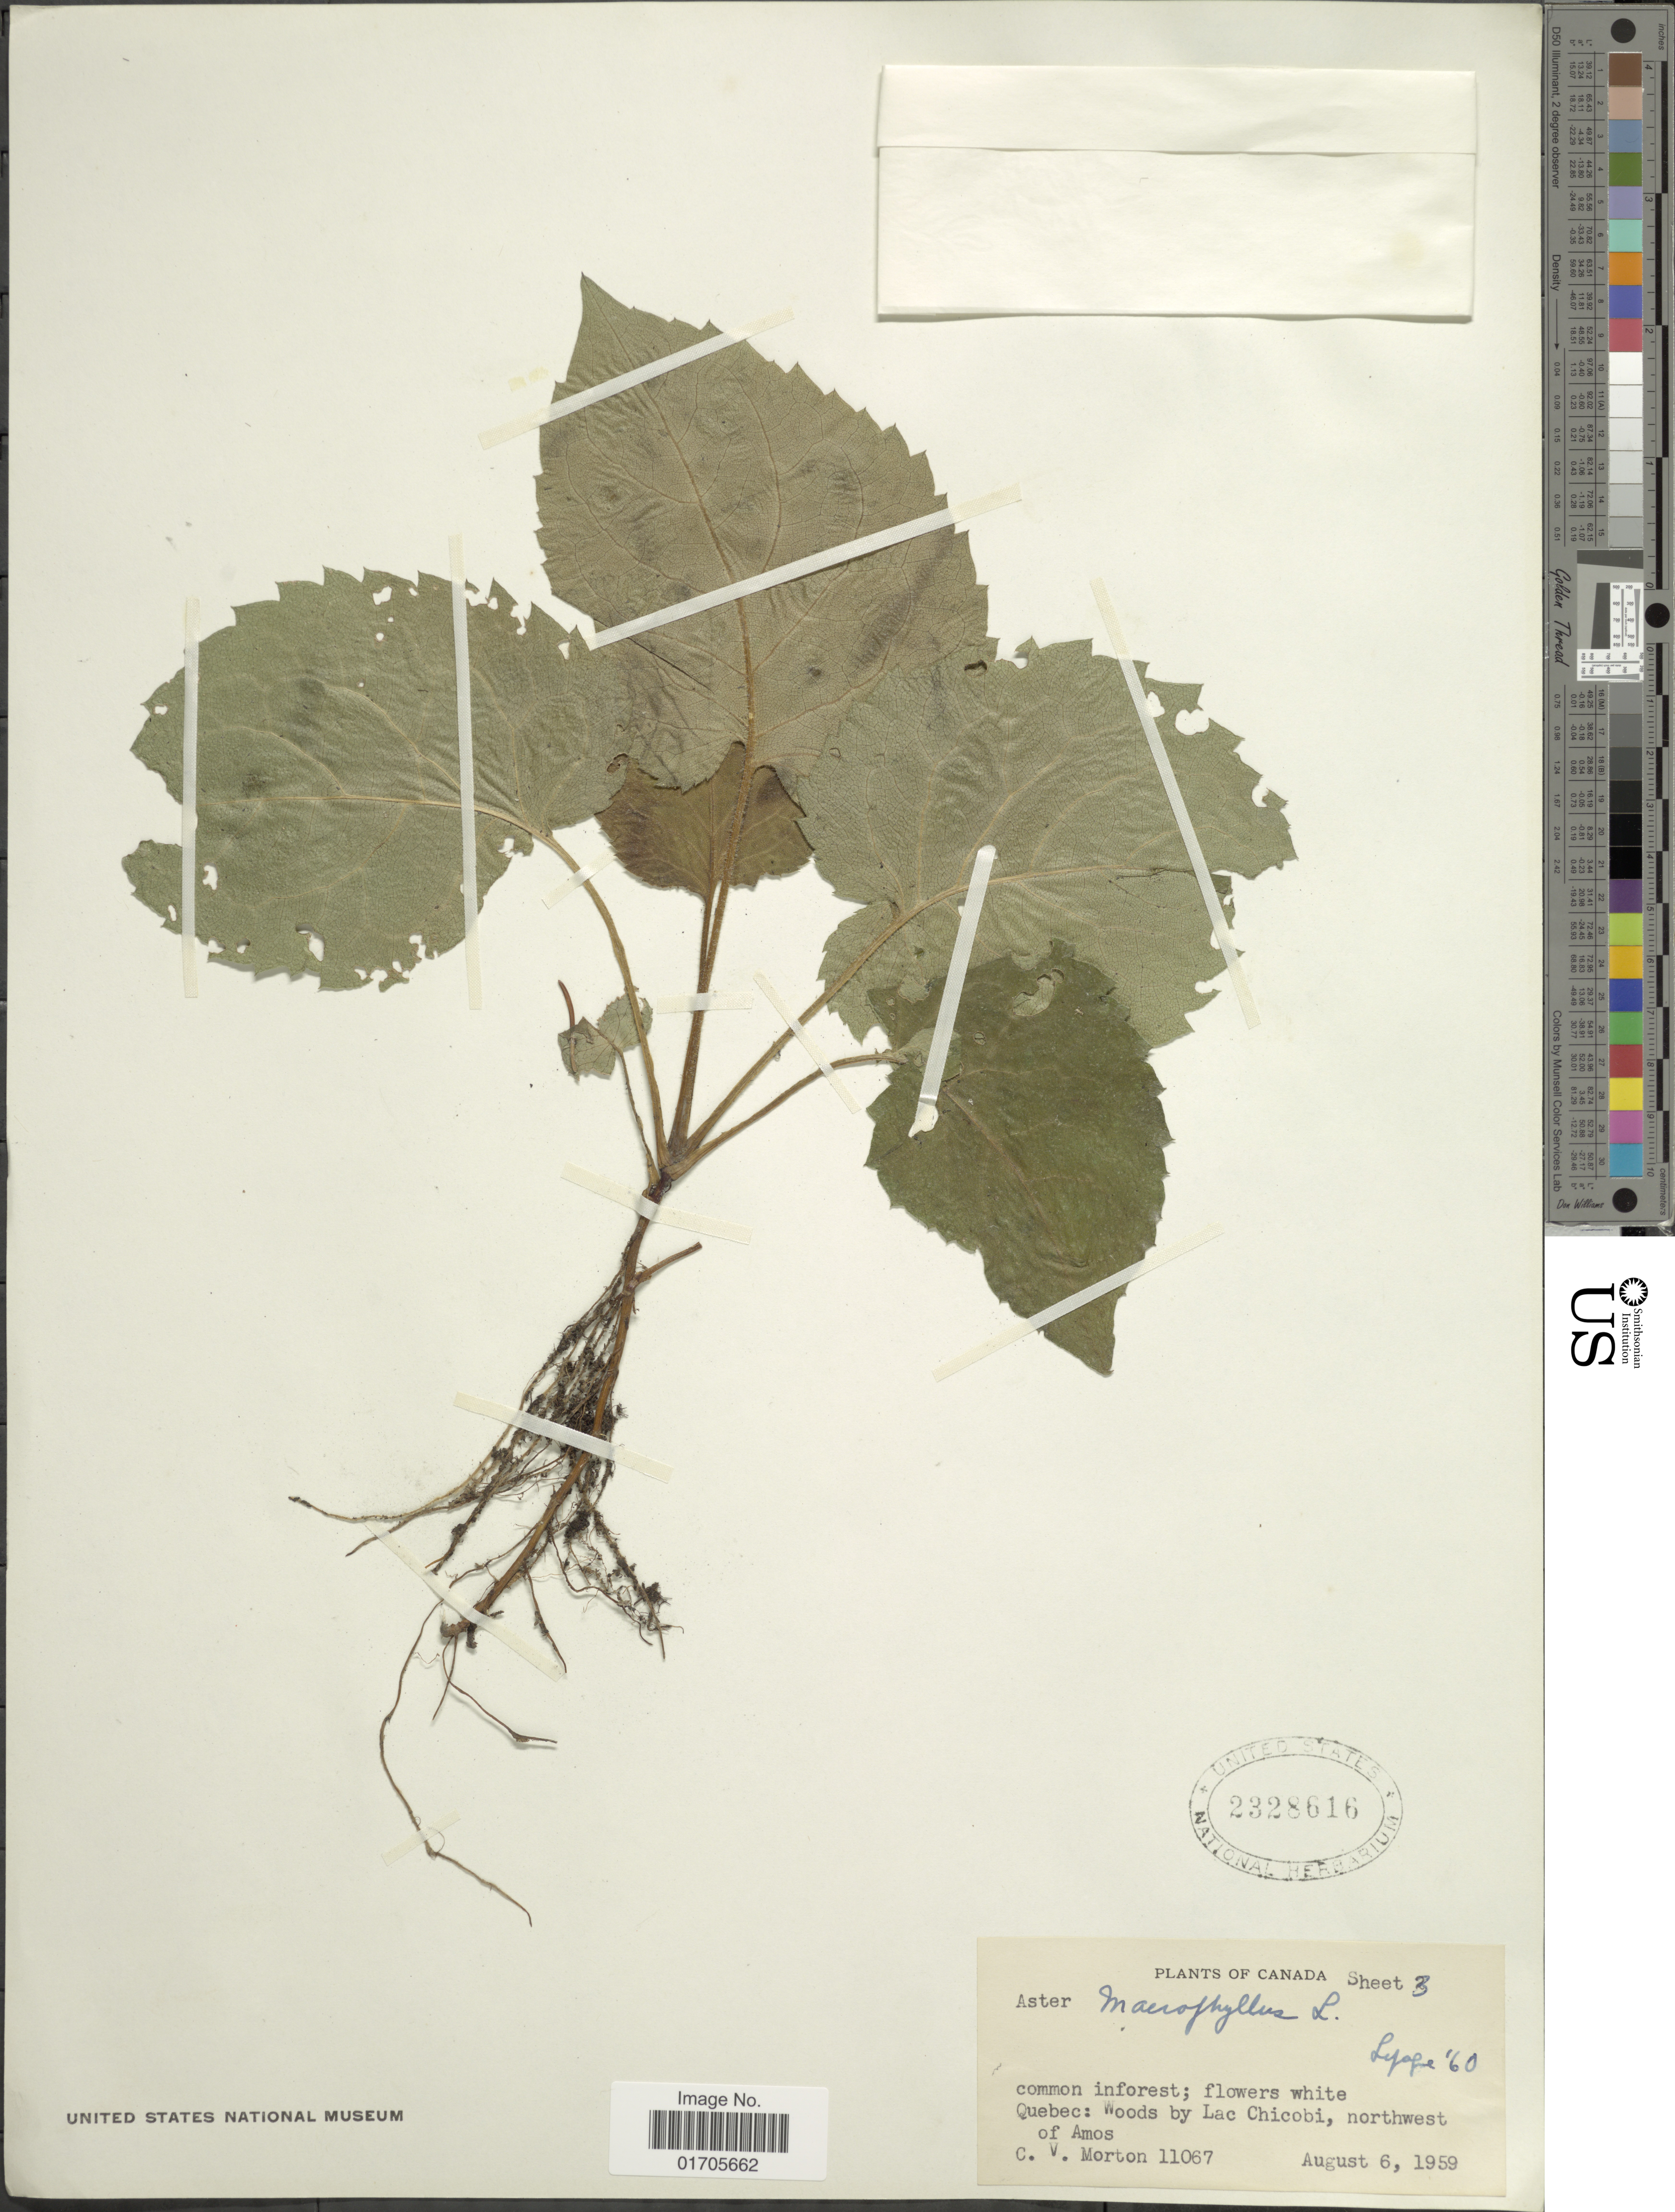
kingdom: Plantae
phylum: Tracheophyta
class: Magnoliopsida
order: Asterales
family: Asteraceae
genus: Eurybia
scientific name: Eurybia macrophylla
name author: (L.) Cass.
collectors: C. V. Morton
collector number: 11067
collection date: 1959-08-06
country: Canada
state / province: Quebec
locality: Canada. Quebec: Woods by Lac Chicobi, northwest of Amos.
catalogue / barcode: US 2328616